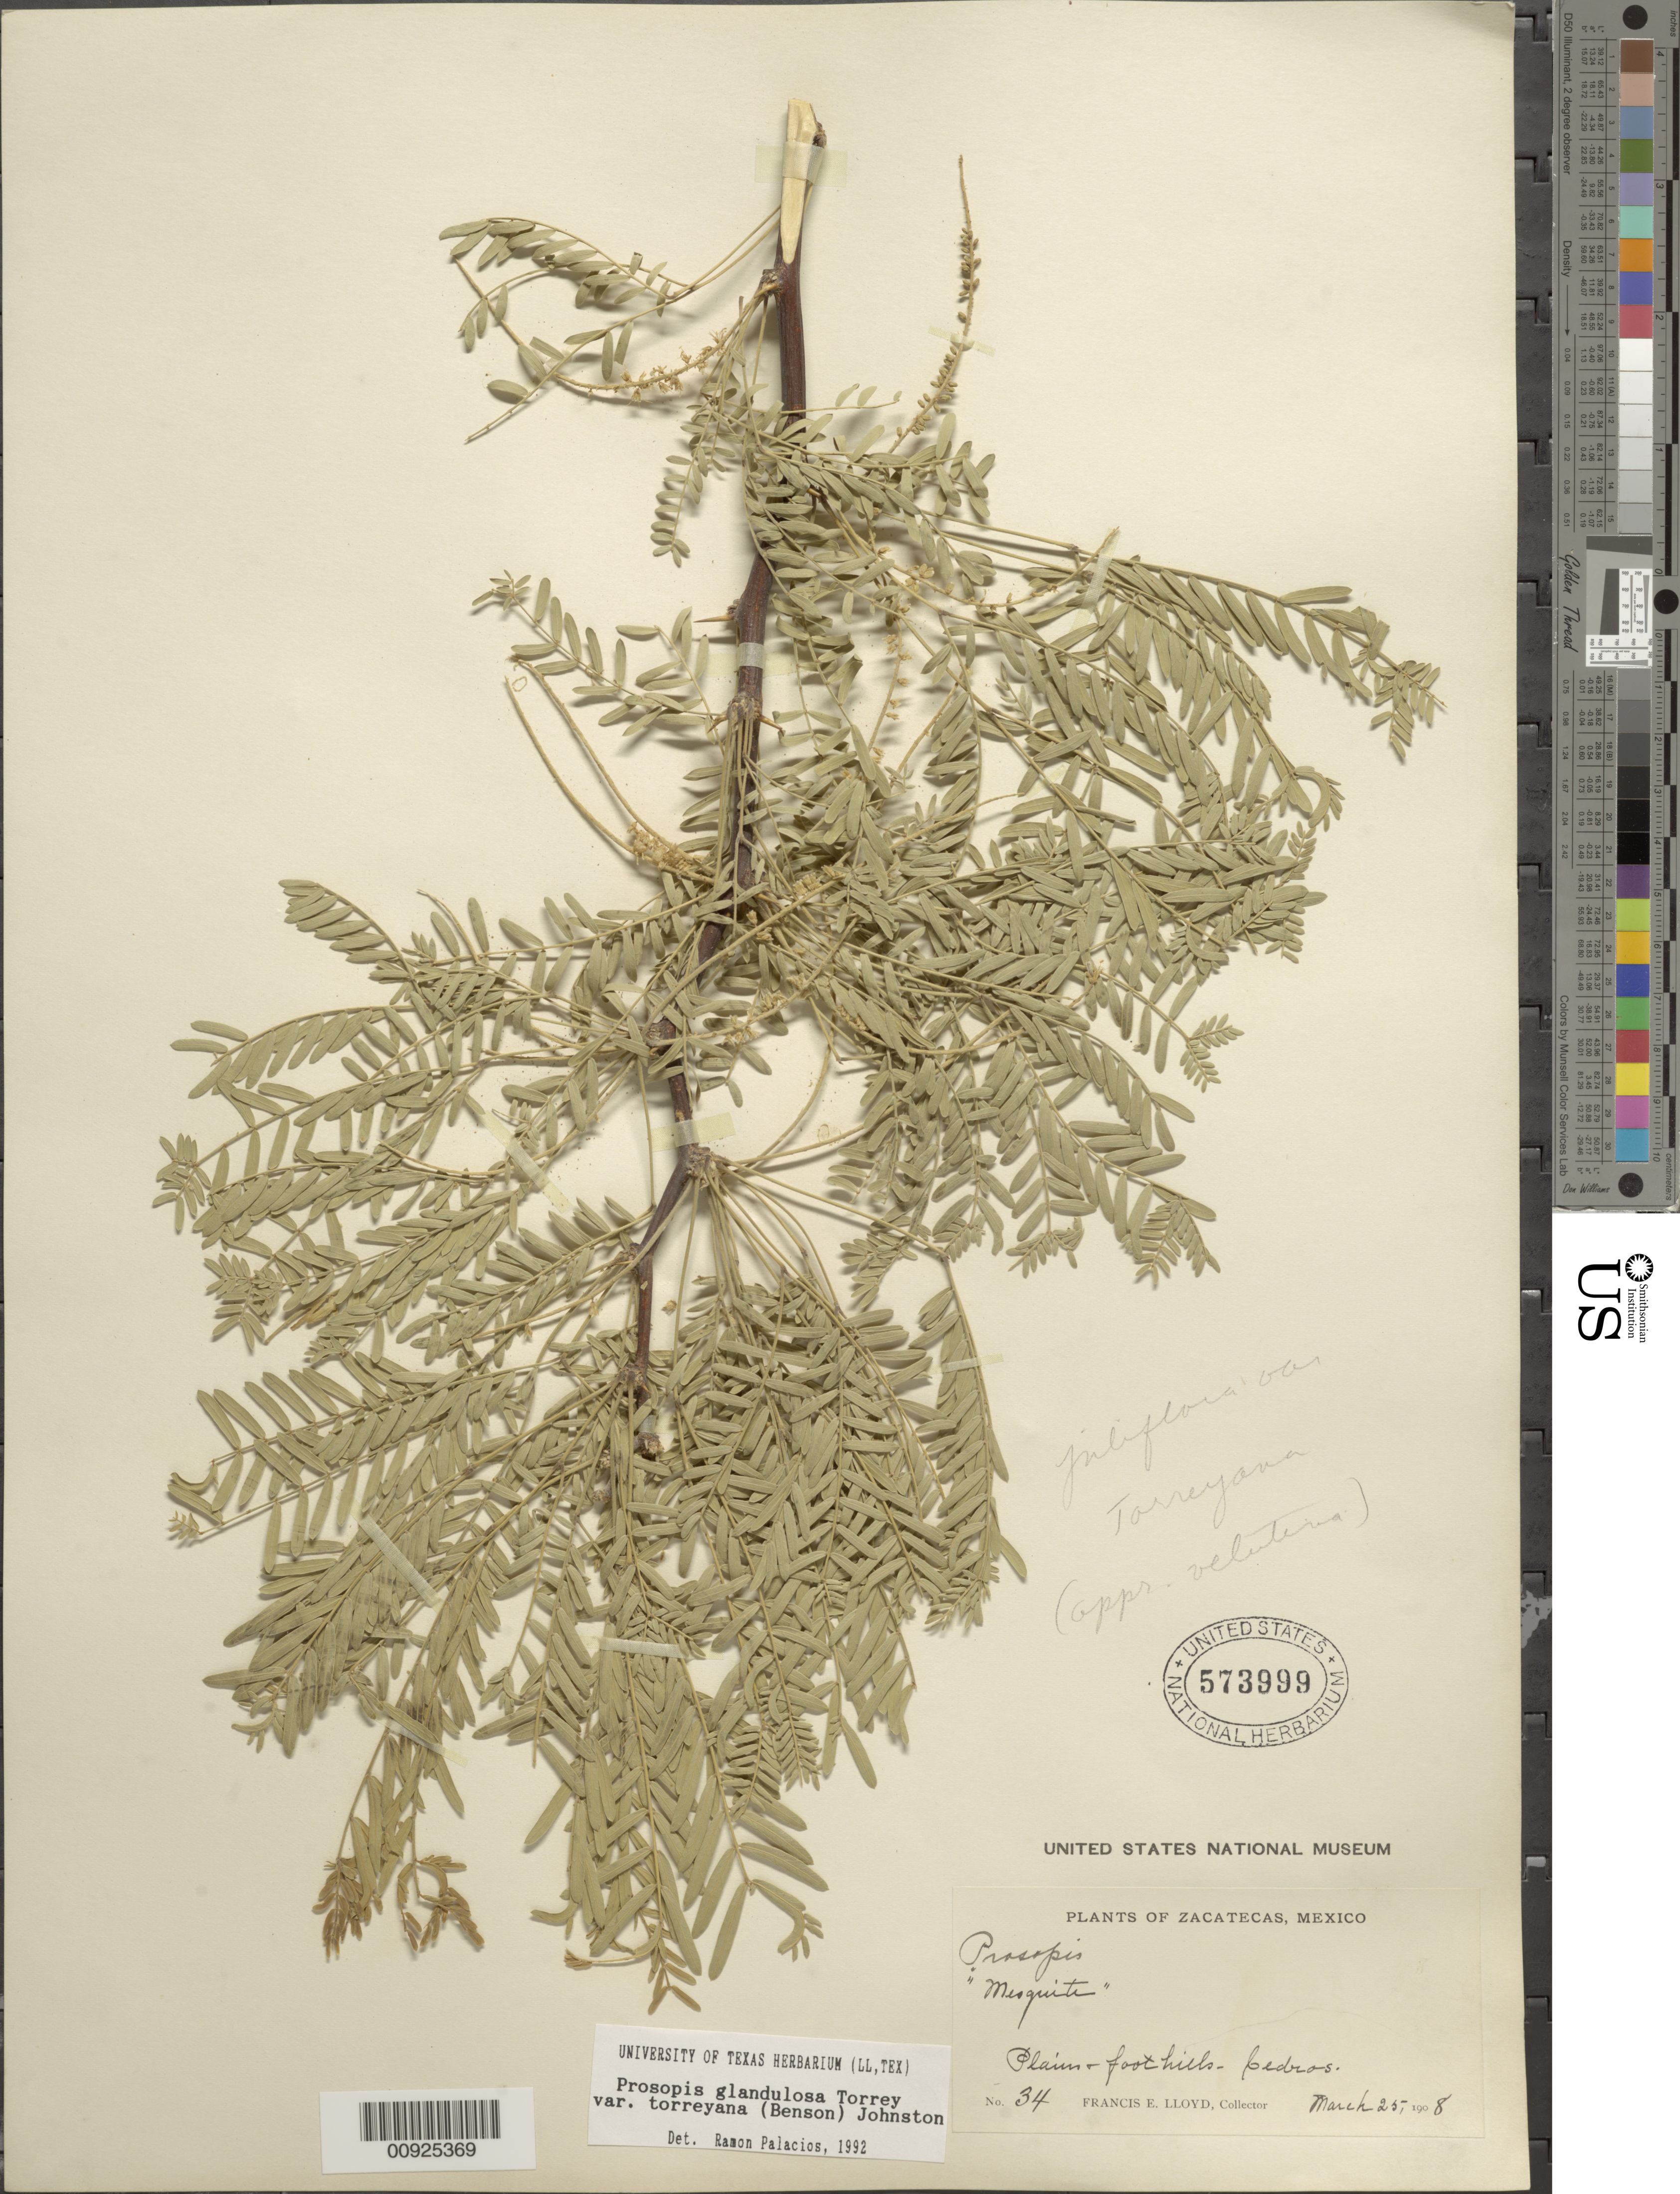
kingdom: Plantae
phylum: Tracheophyta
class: Magnoliopsida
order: Fabales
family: Fabaceae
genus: Neltuma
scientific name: Neltuma odorata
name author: (Torr. & Frém.) C. E. Hughes & G.P. Lewis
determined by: Strong, Mark T., (BOT), Smithsonian Institution - National Museum of Natural History (UNITED STATES)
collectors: F. E. Lloyd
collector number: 34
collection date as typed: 25 Mar 1908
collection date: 1908-03-25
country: Mexico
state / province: Zacatecas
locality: Cedros.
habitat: Plains & foothills.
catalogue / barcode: US 573999